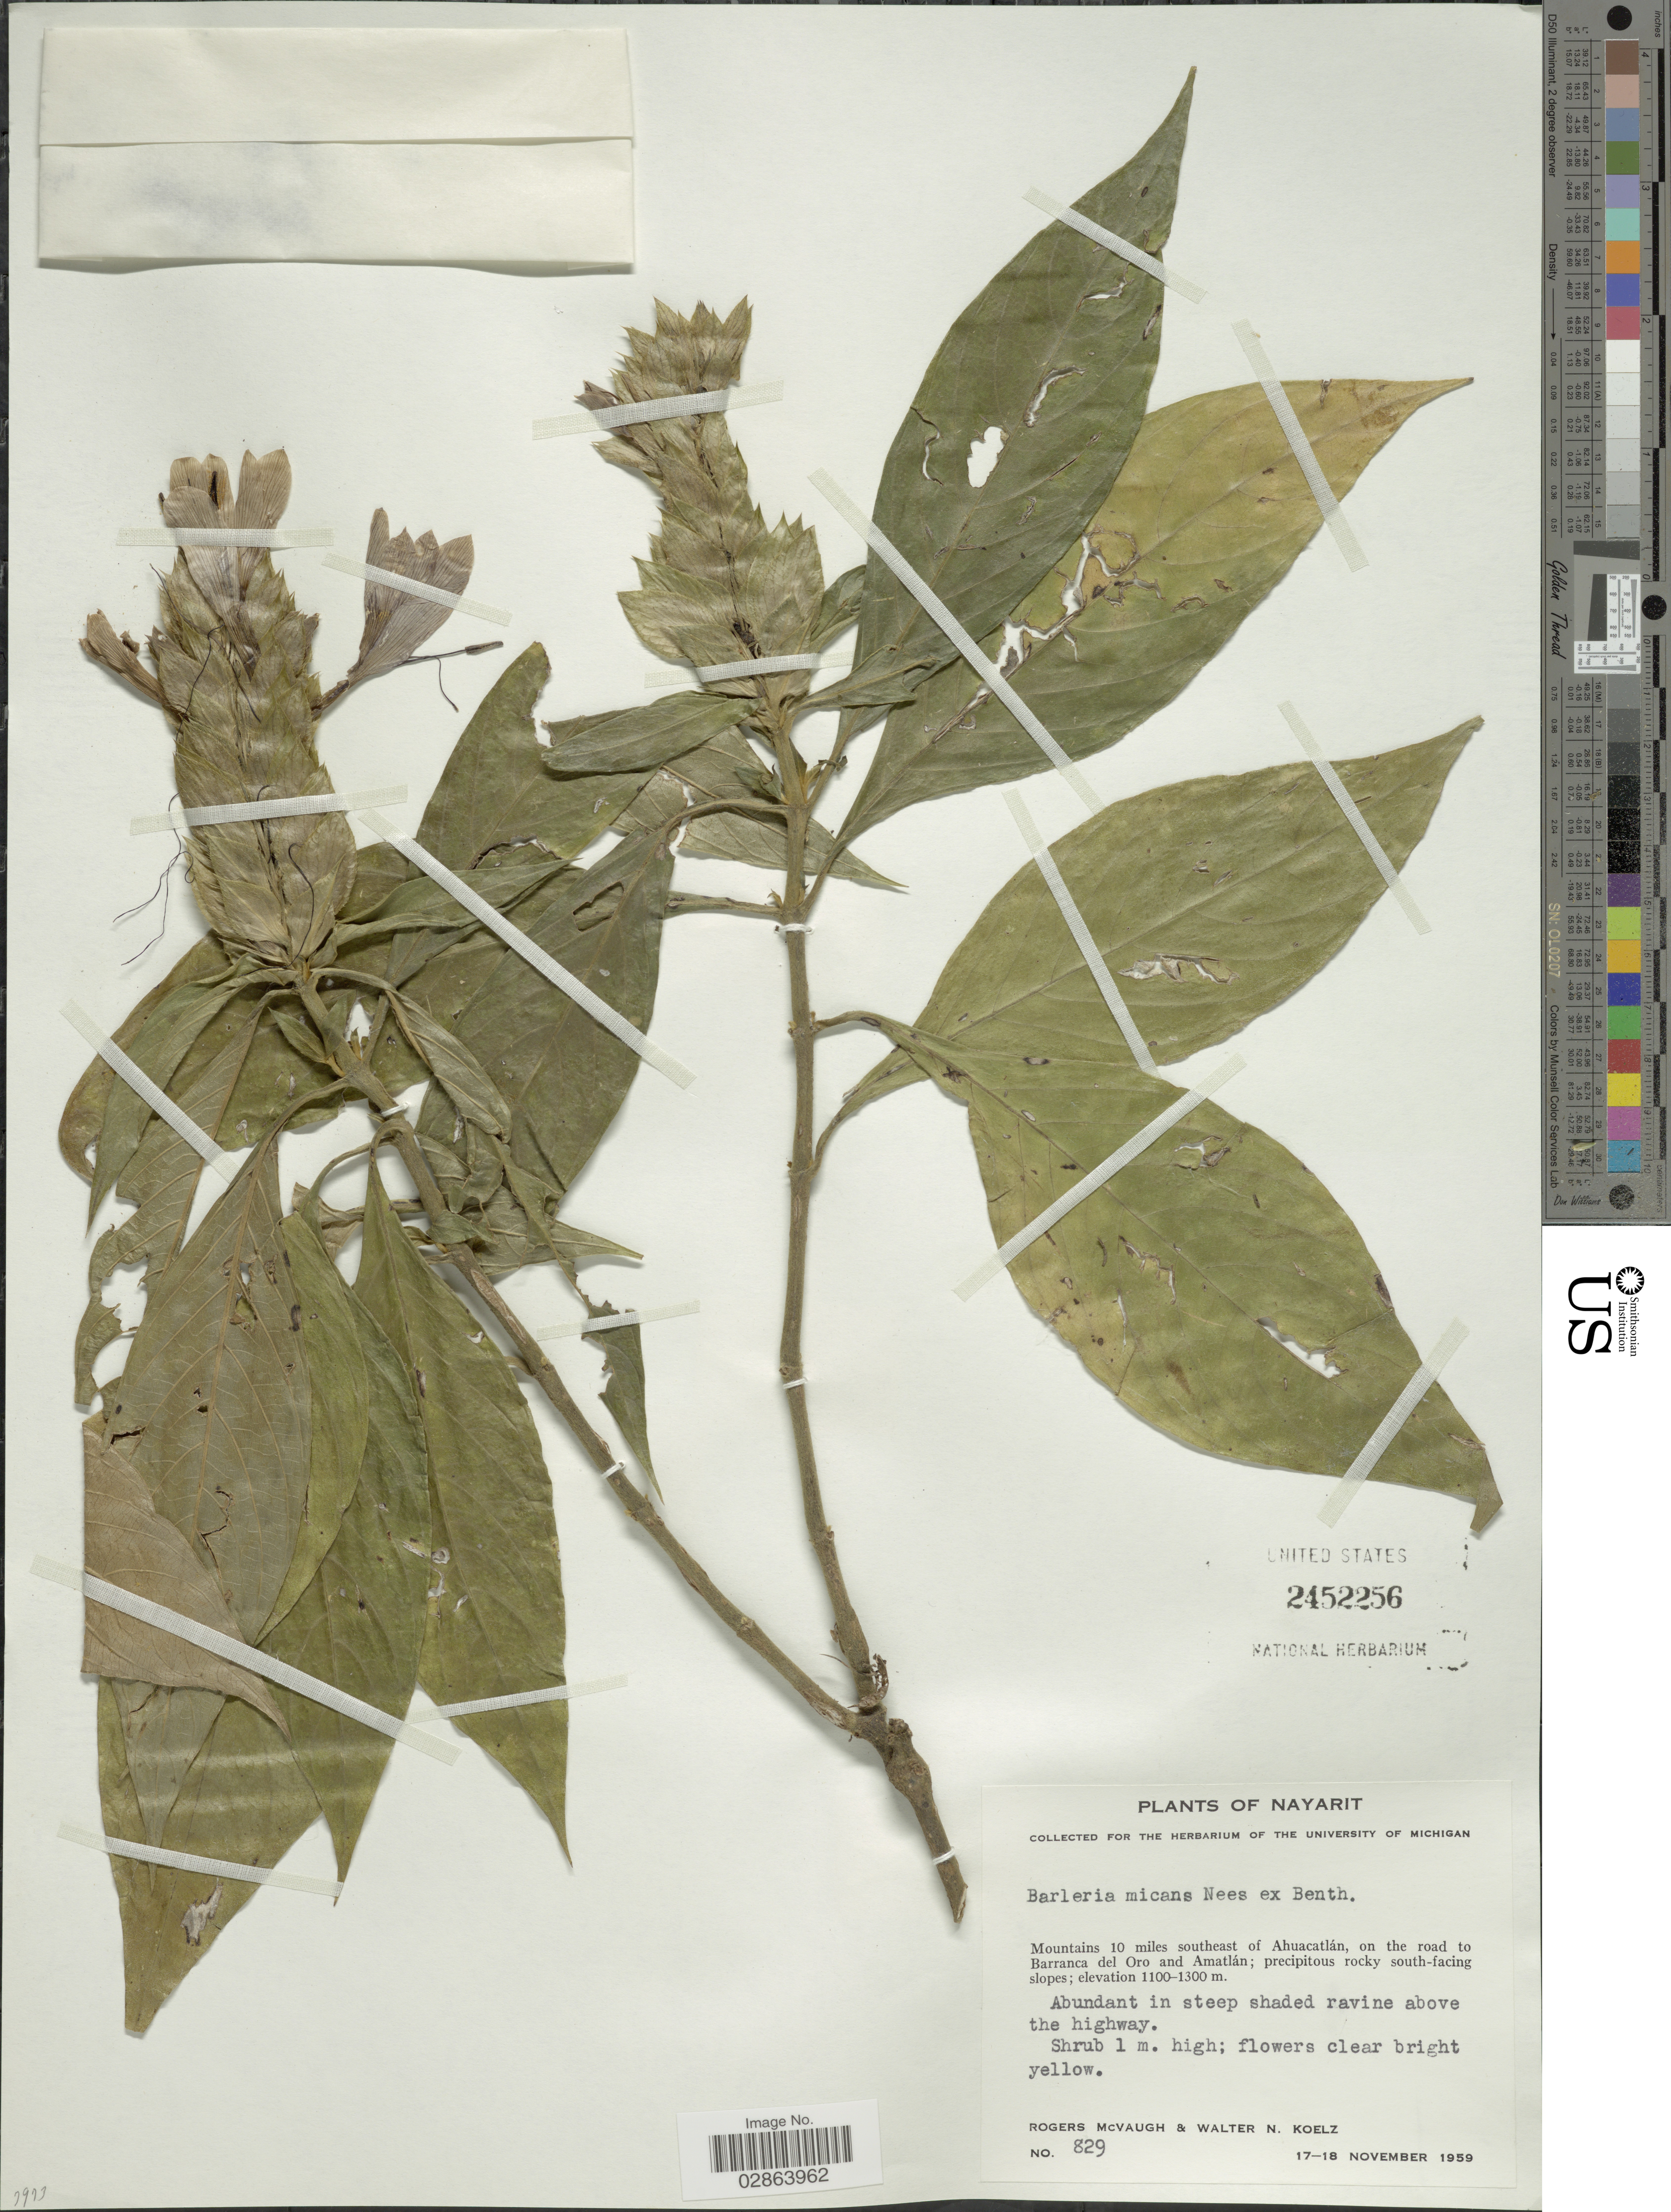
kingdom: Plantae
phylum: Tracheophyta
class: Magnoliopsida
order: Lamiales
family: Acanthaceae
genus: Barleria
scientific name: Barleria oenotheroides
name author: Dum. Cours.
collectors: R. McVaugh & W. N. Koelz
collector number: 829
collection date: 1959-11-17/1959-11-18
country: Mexico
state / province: Nayarit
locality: Mountains 10 miles southeast of Ahuacatlán, on the road to Barranca del Oro and Amatlán.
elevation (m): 1100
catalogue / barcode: US 2452256